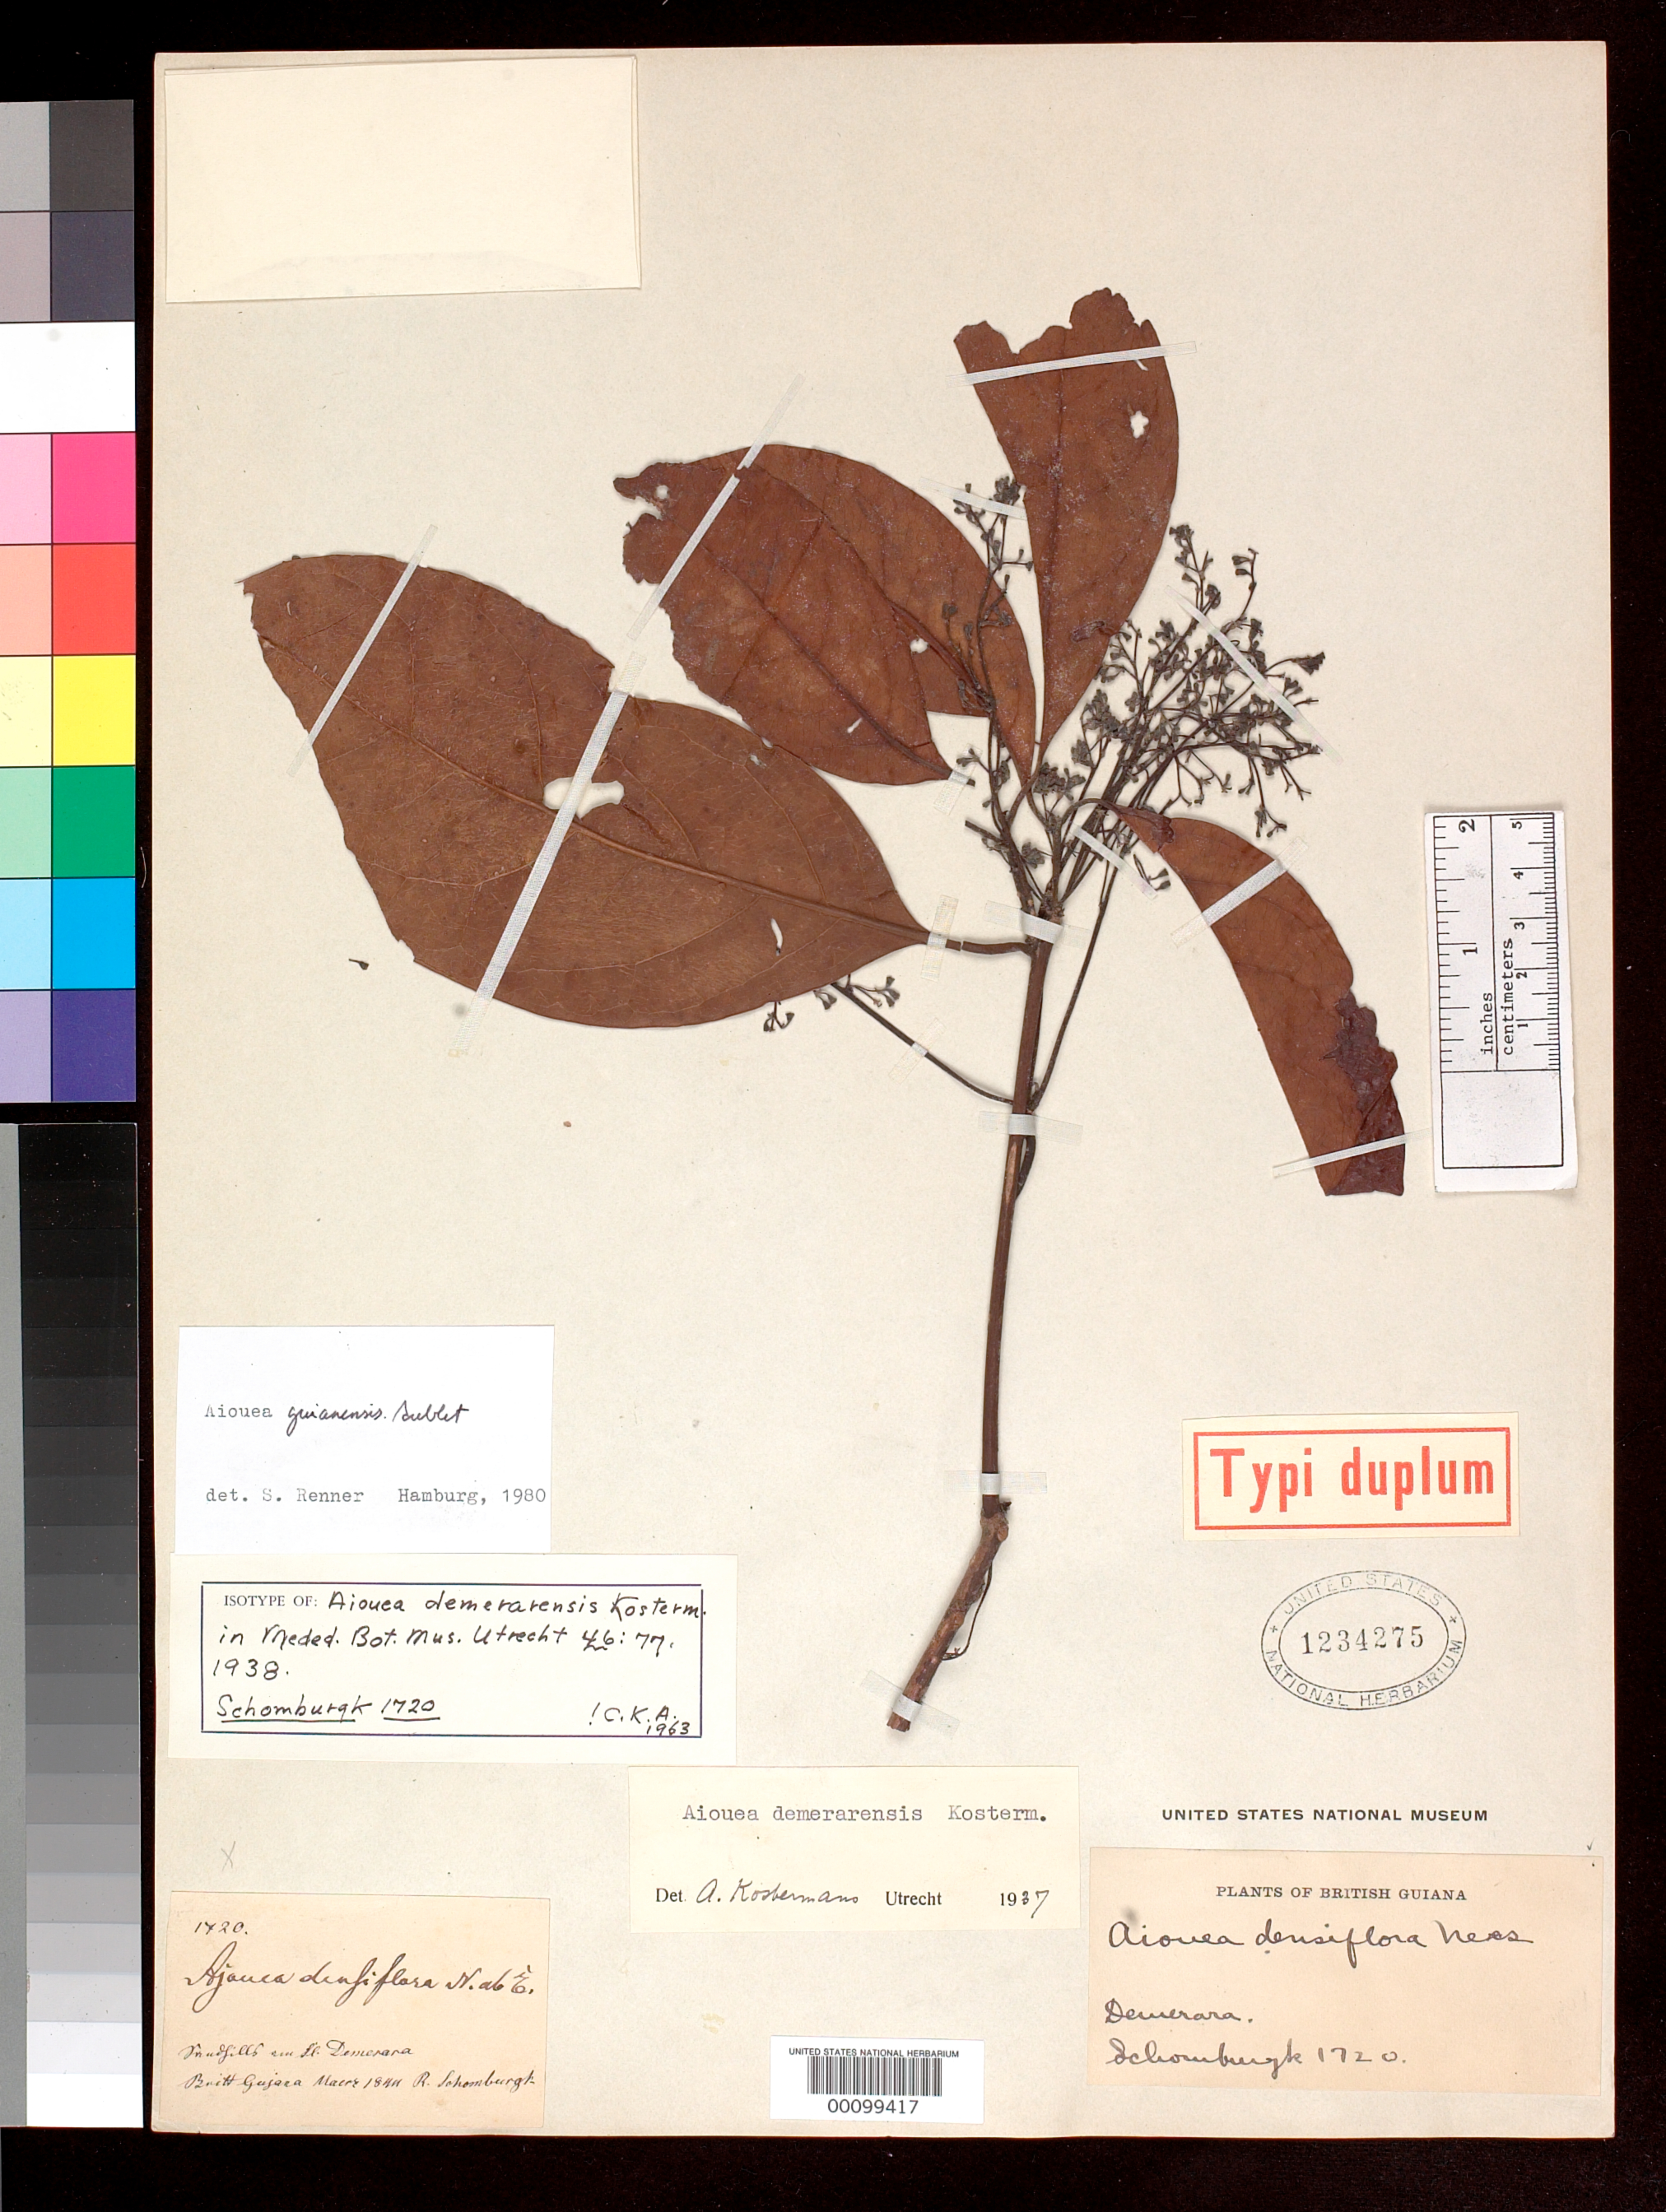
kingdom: Plantae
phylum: Tracheophyta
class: Magnoliopsida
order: Laurales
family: Lauraceae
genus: Aiouea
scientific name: Aiouea demerarensis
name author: Kosterm.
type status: Isotype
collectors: M. R. Schomburgk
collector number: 1720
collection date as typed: Mar 1844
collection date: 1844-03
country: Guyana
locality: Demerara.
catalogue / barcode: US 1234275